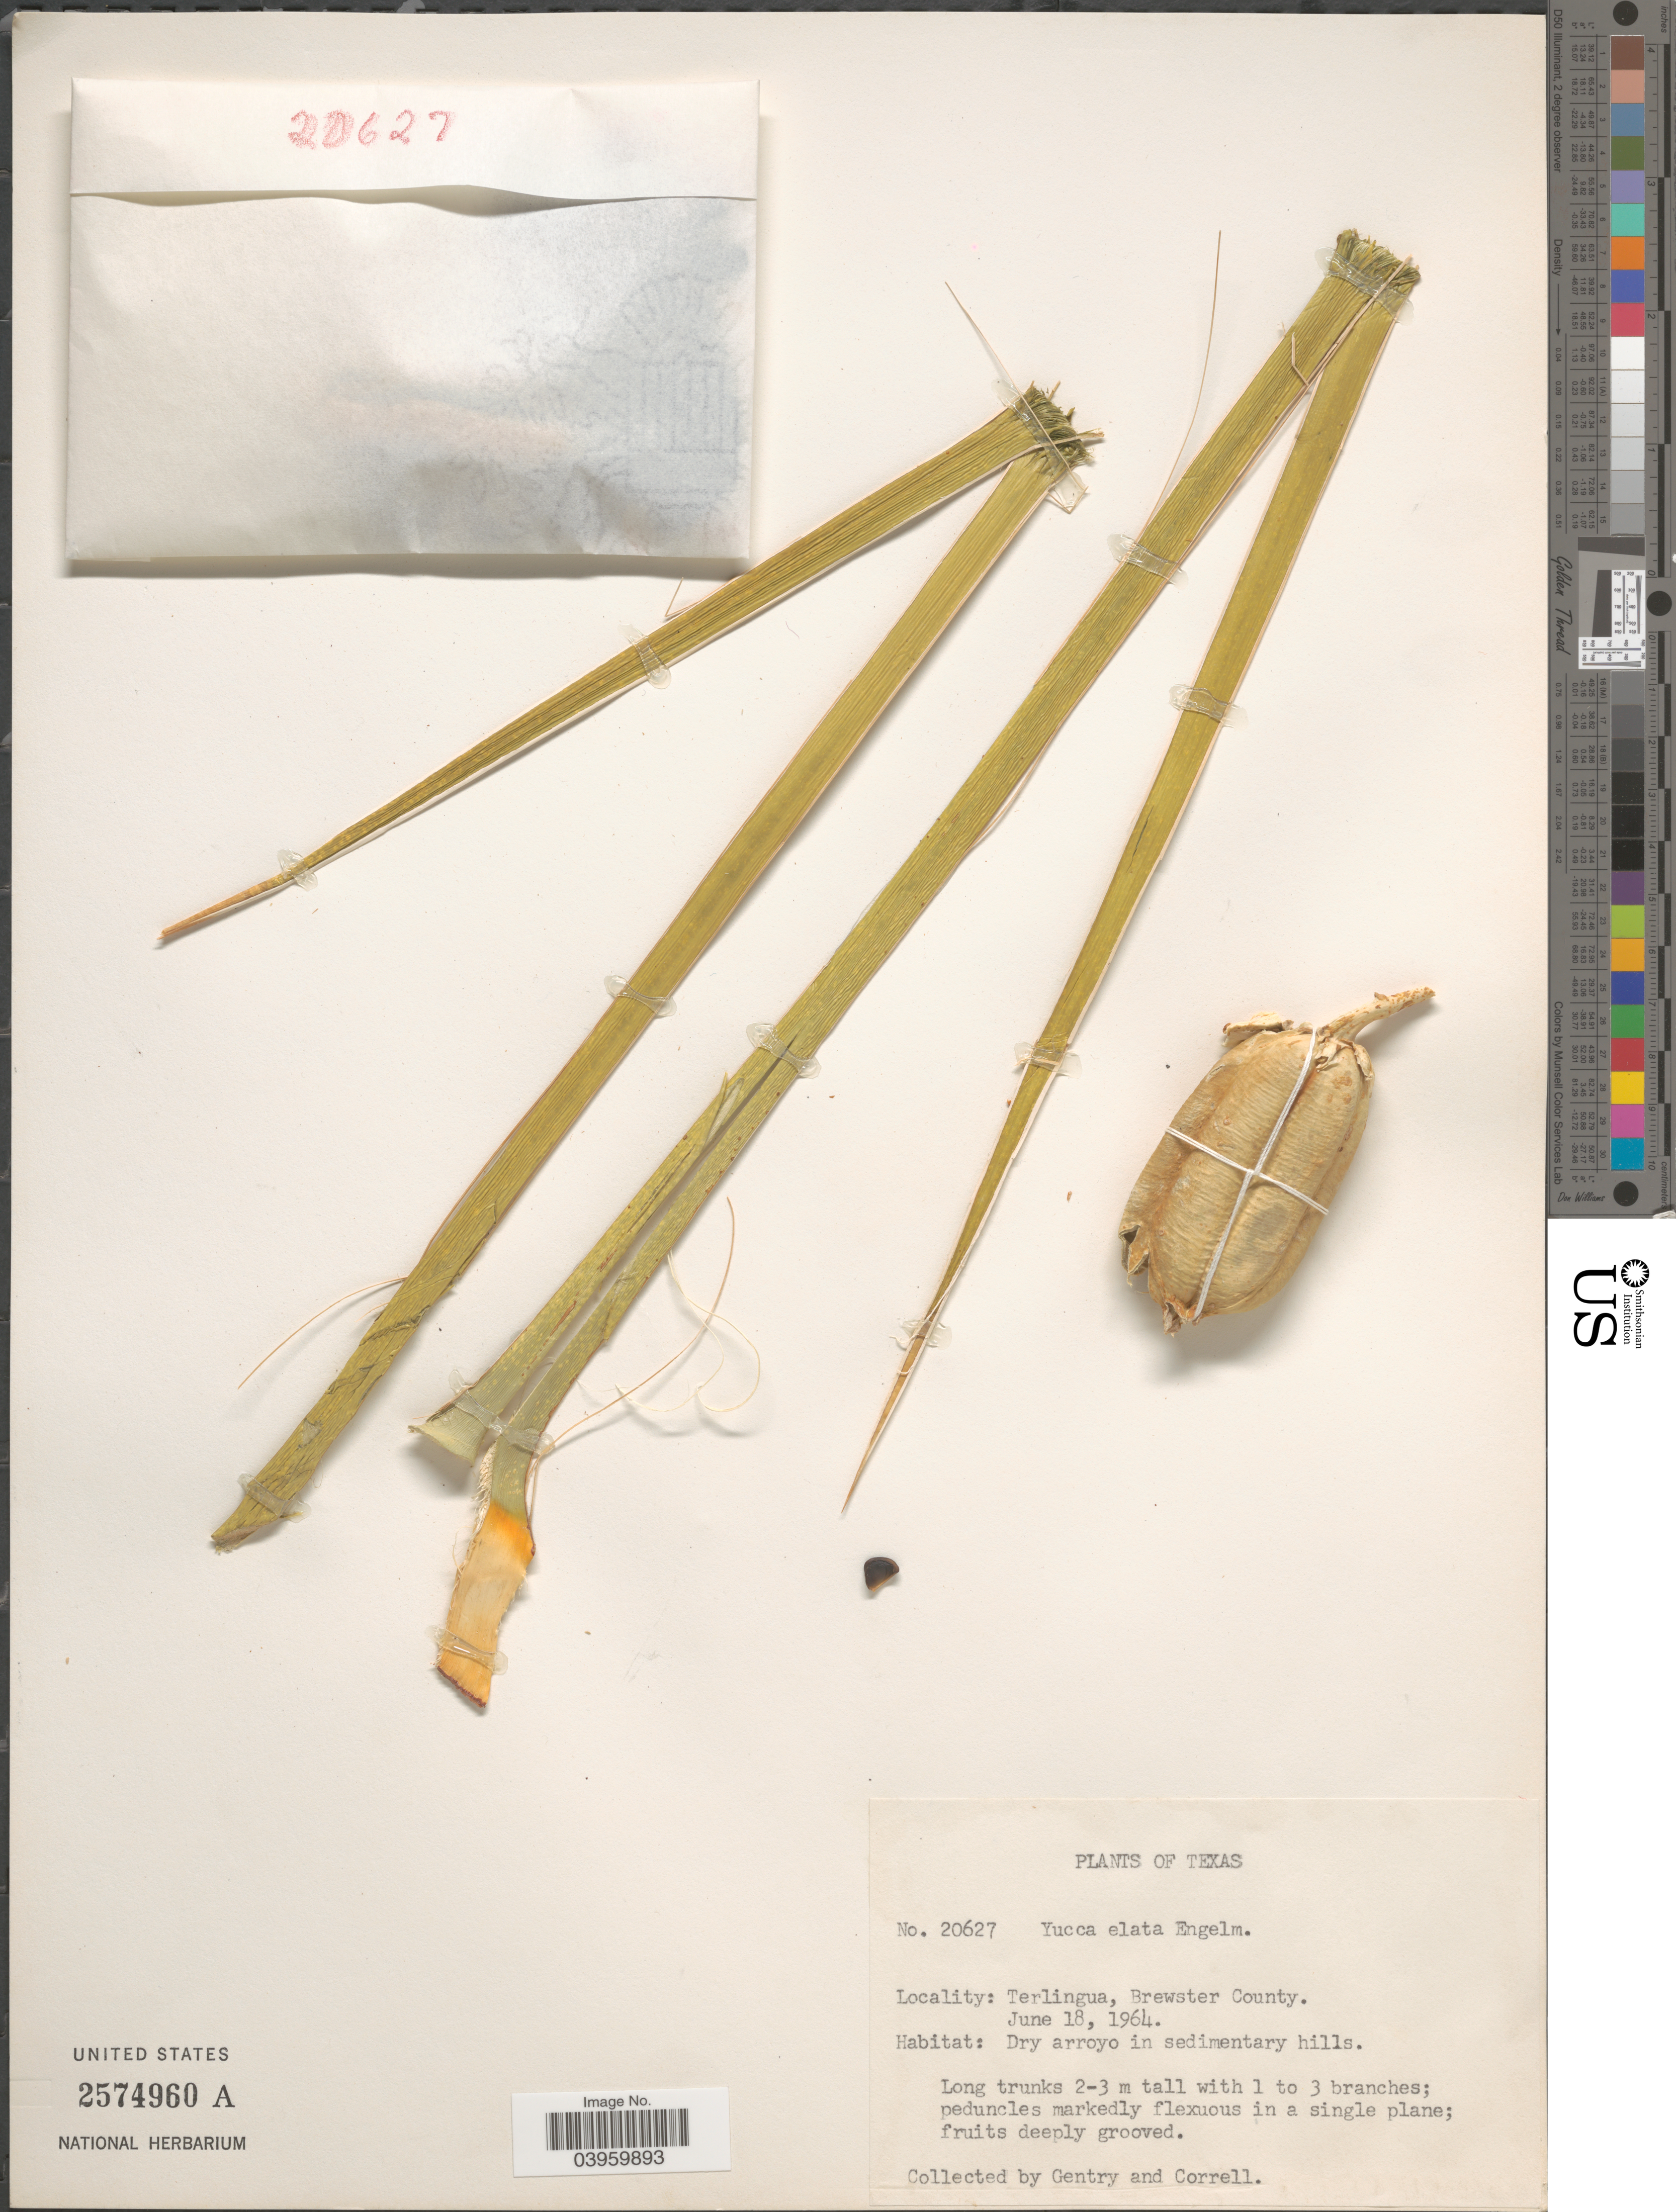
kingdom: Plantae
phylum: Tracheophyta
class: Liliopsida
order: Asparagales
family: Asparagaceae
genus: Yucca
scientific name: Yucca elata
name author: (Engelm.) Engelm.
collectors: Gentry, -- & -- Correll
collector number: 20627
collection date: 1964-06-18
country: United States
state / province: Texas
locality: Terlingua, Brewster County.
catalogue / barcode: US 2574960A